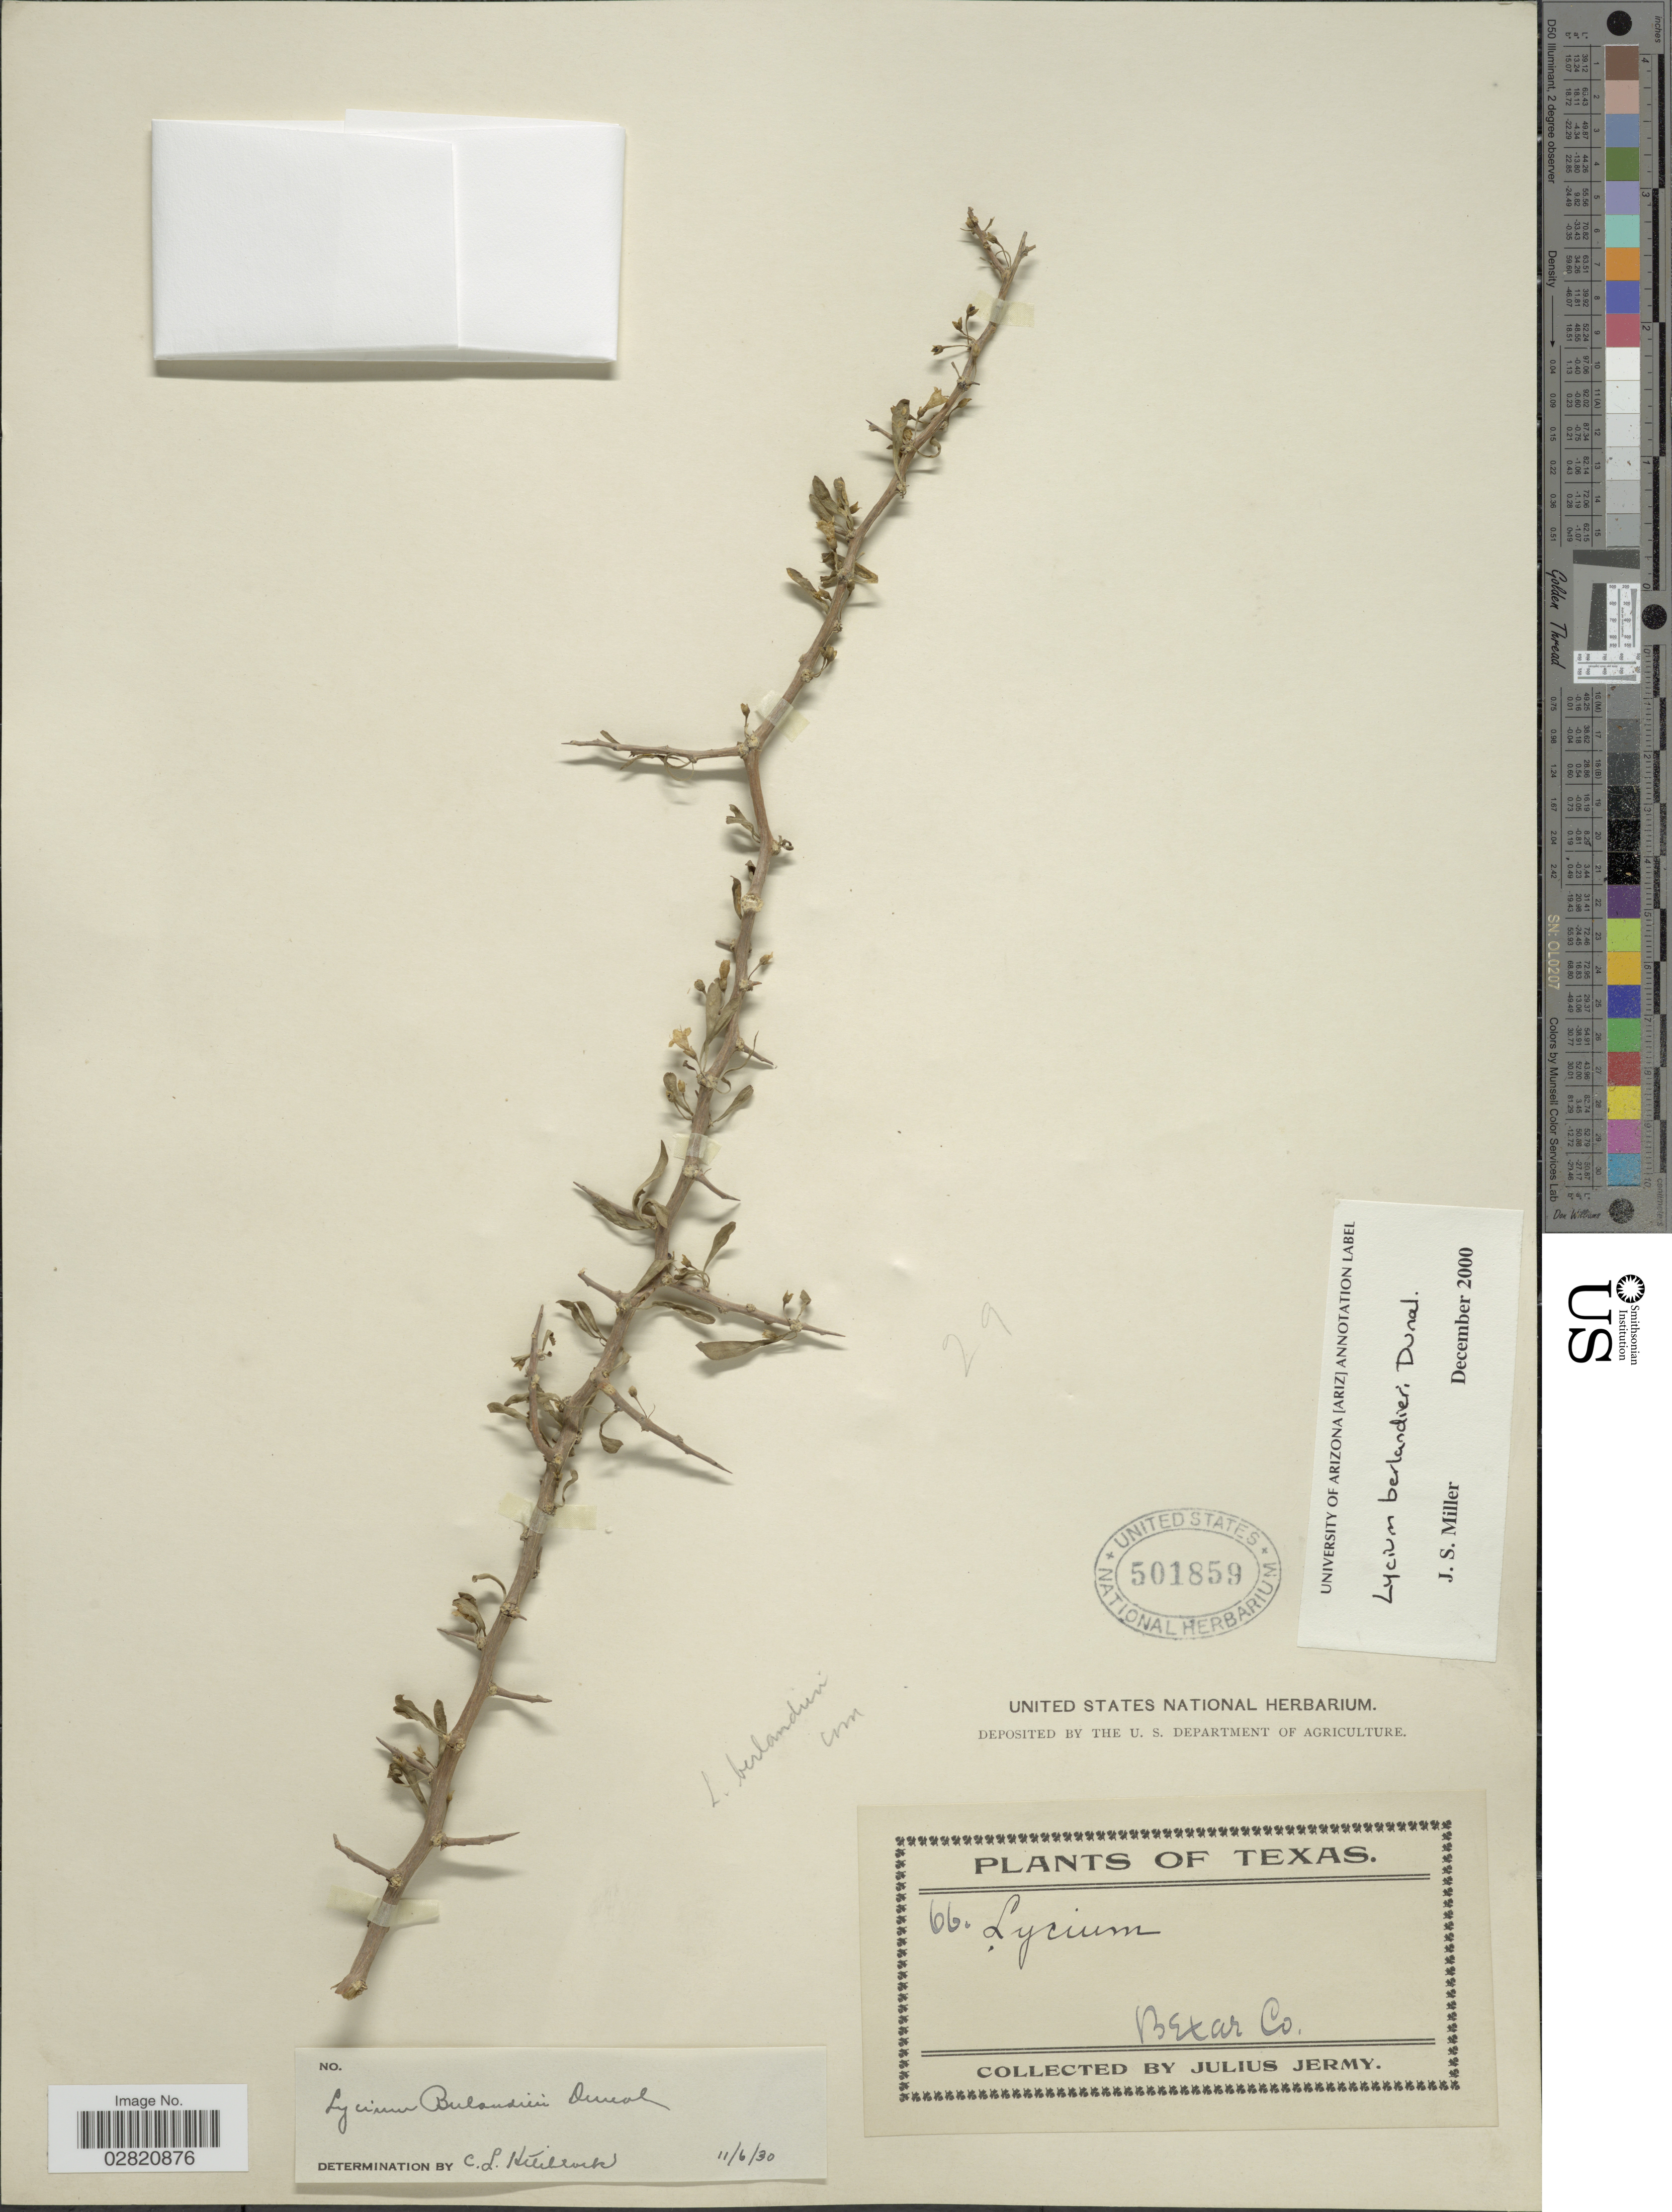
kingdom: Plantae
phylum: Tracheophyta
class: Magnoliopsida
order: Solanales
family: Solanaceae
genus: Lycium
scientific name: Lycium berlandieri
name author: Dunal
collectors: J. Jermy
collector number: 66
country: United States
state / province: Texas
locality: Bexar Co.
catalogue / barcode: US 501859